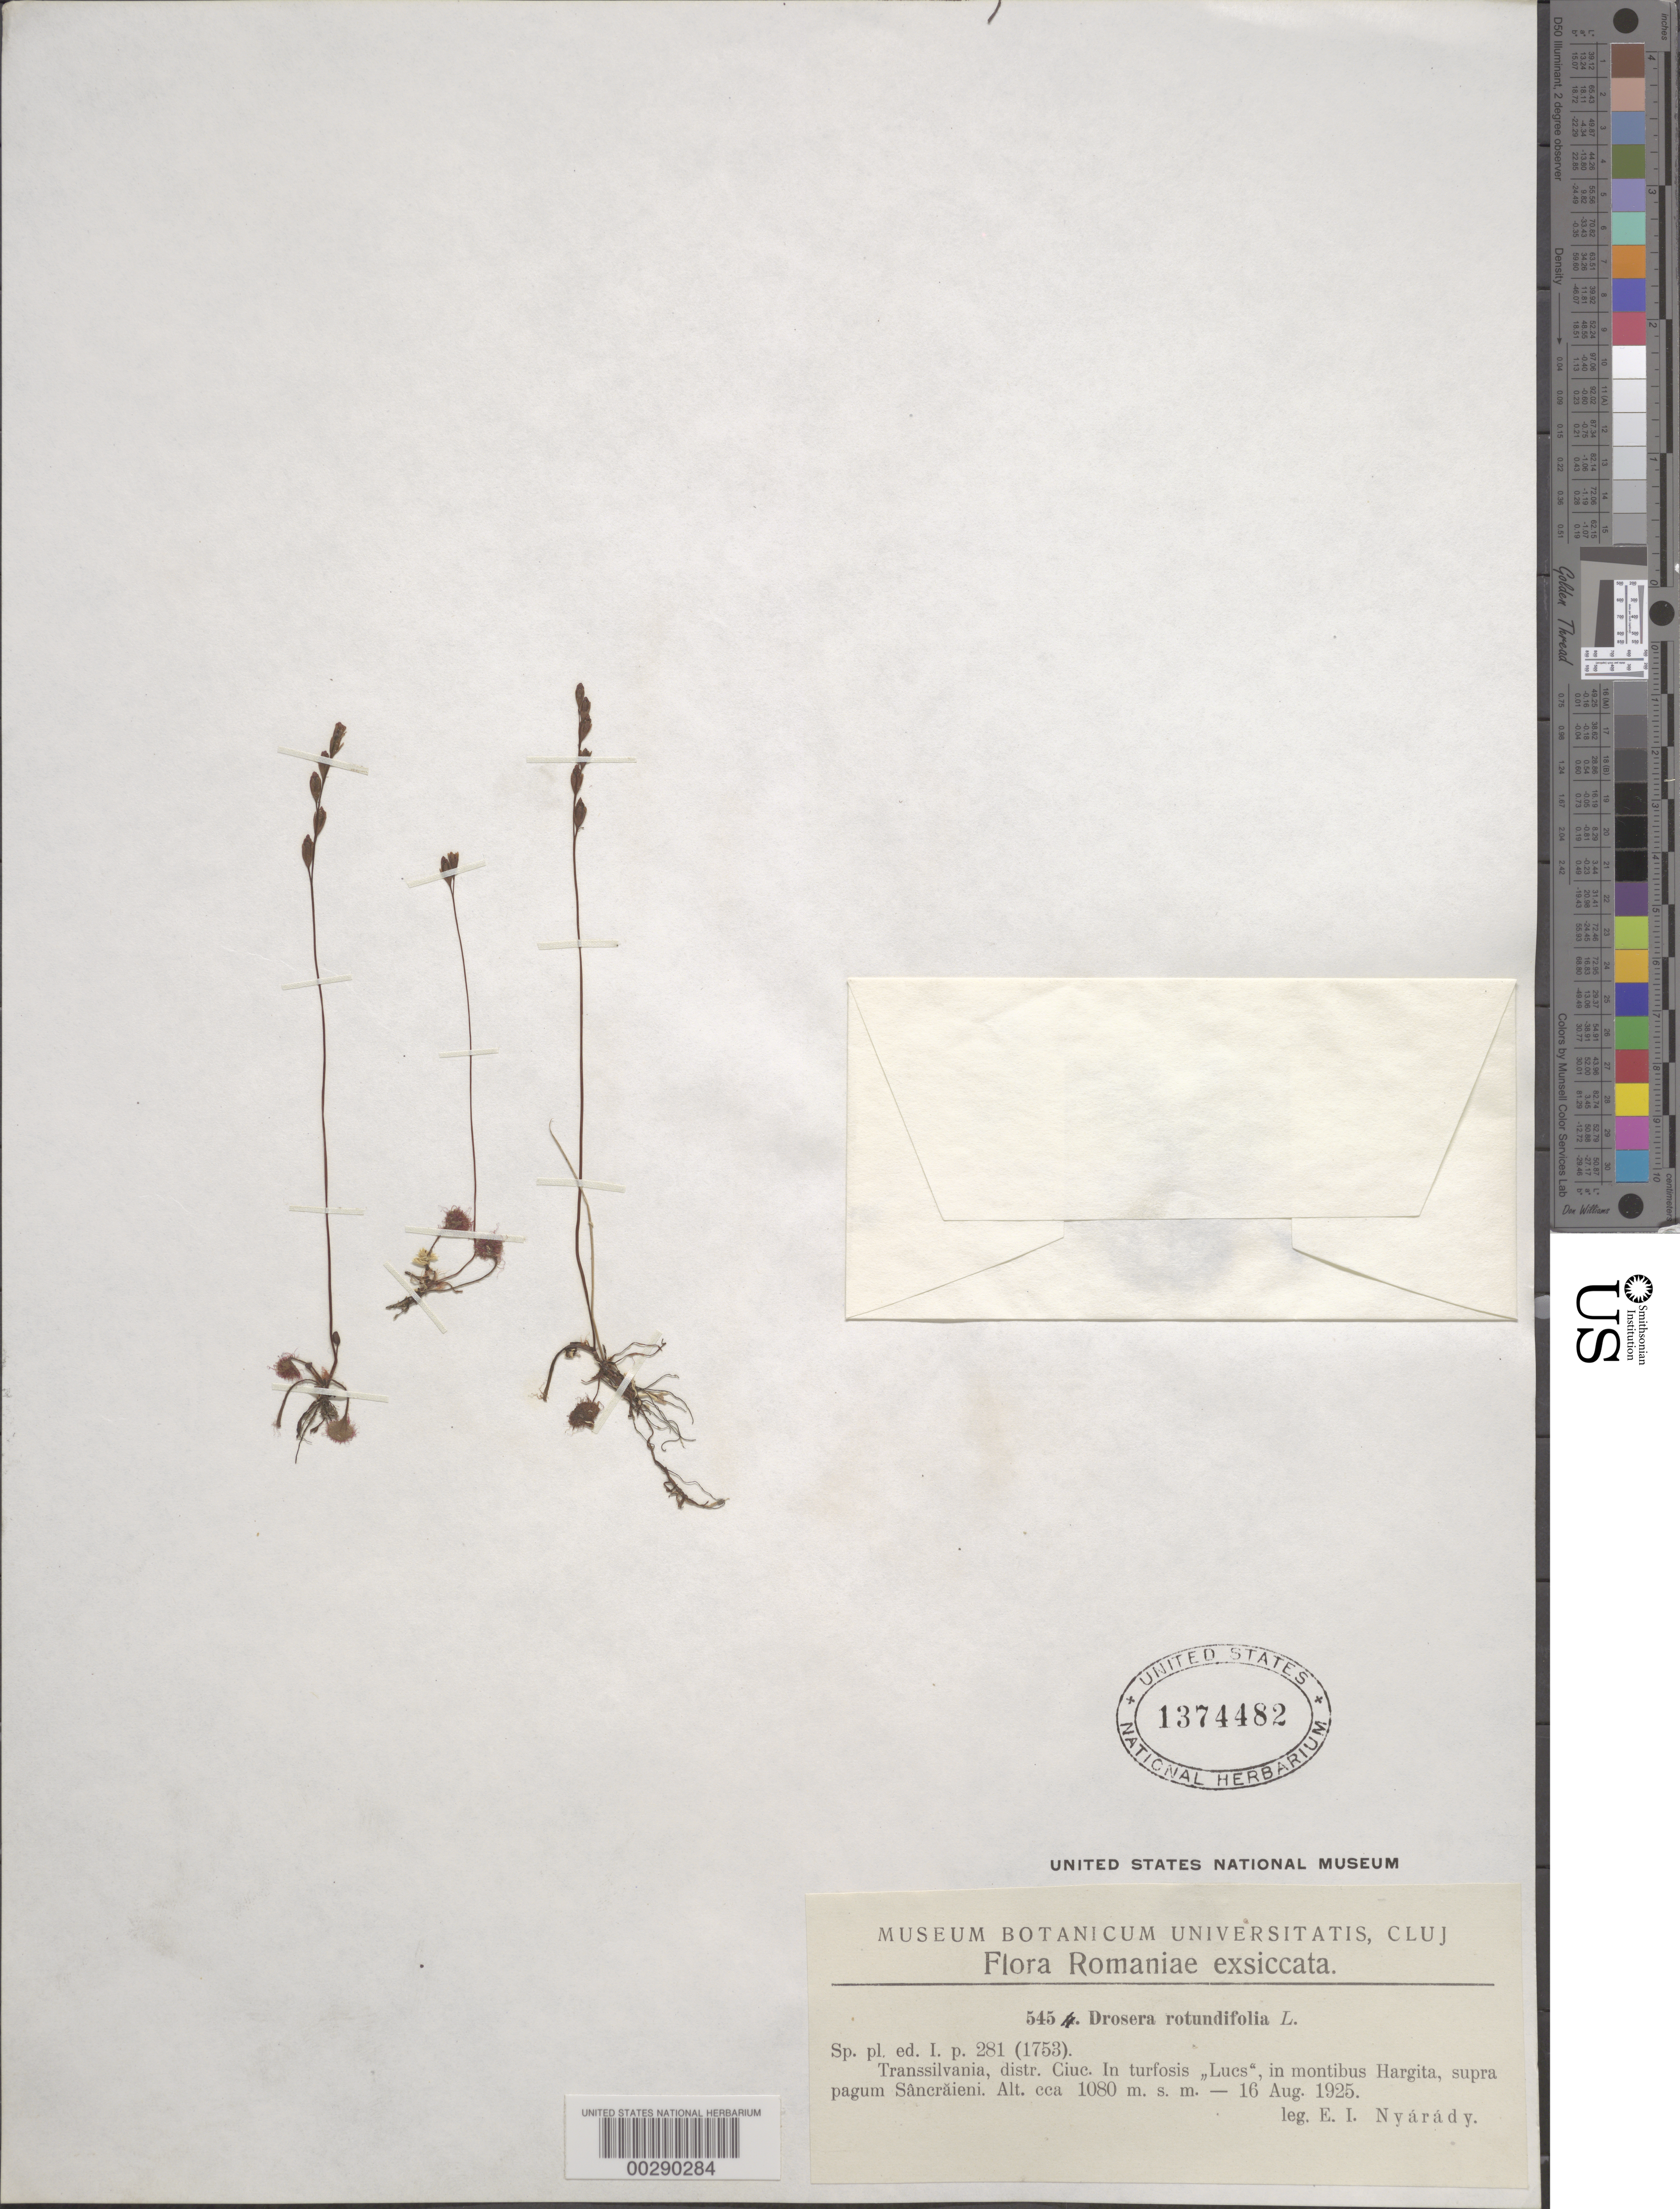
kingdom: Plantae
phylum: Tracheophyta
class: Magnoliopsida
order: Caryophyllales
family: Droseraceae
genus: Drosera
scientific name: Drosera rotundifolia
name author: L.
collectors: E. Nyarady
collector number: Fl. Romaniae Exsicc. 545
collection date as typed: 16 Aug 1925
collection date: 1925-08-16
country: Romania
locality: Transylvania, dist. cuic., sancraieni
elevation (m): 1080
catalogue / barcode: US 1374482